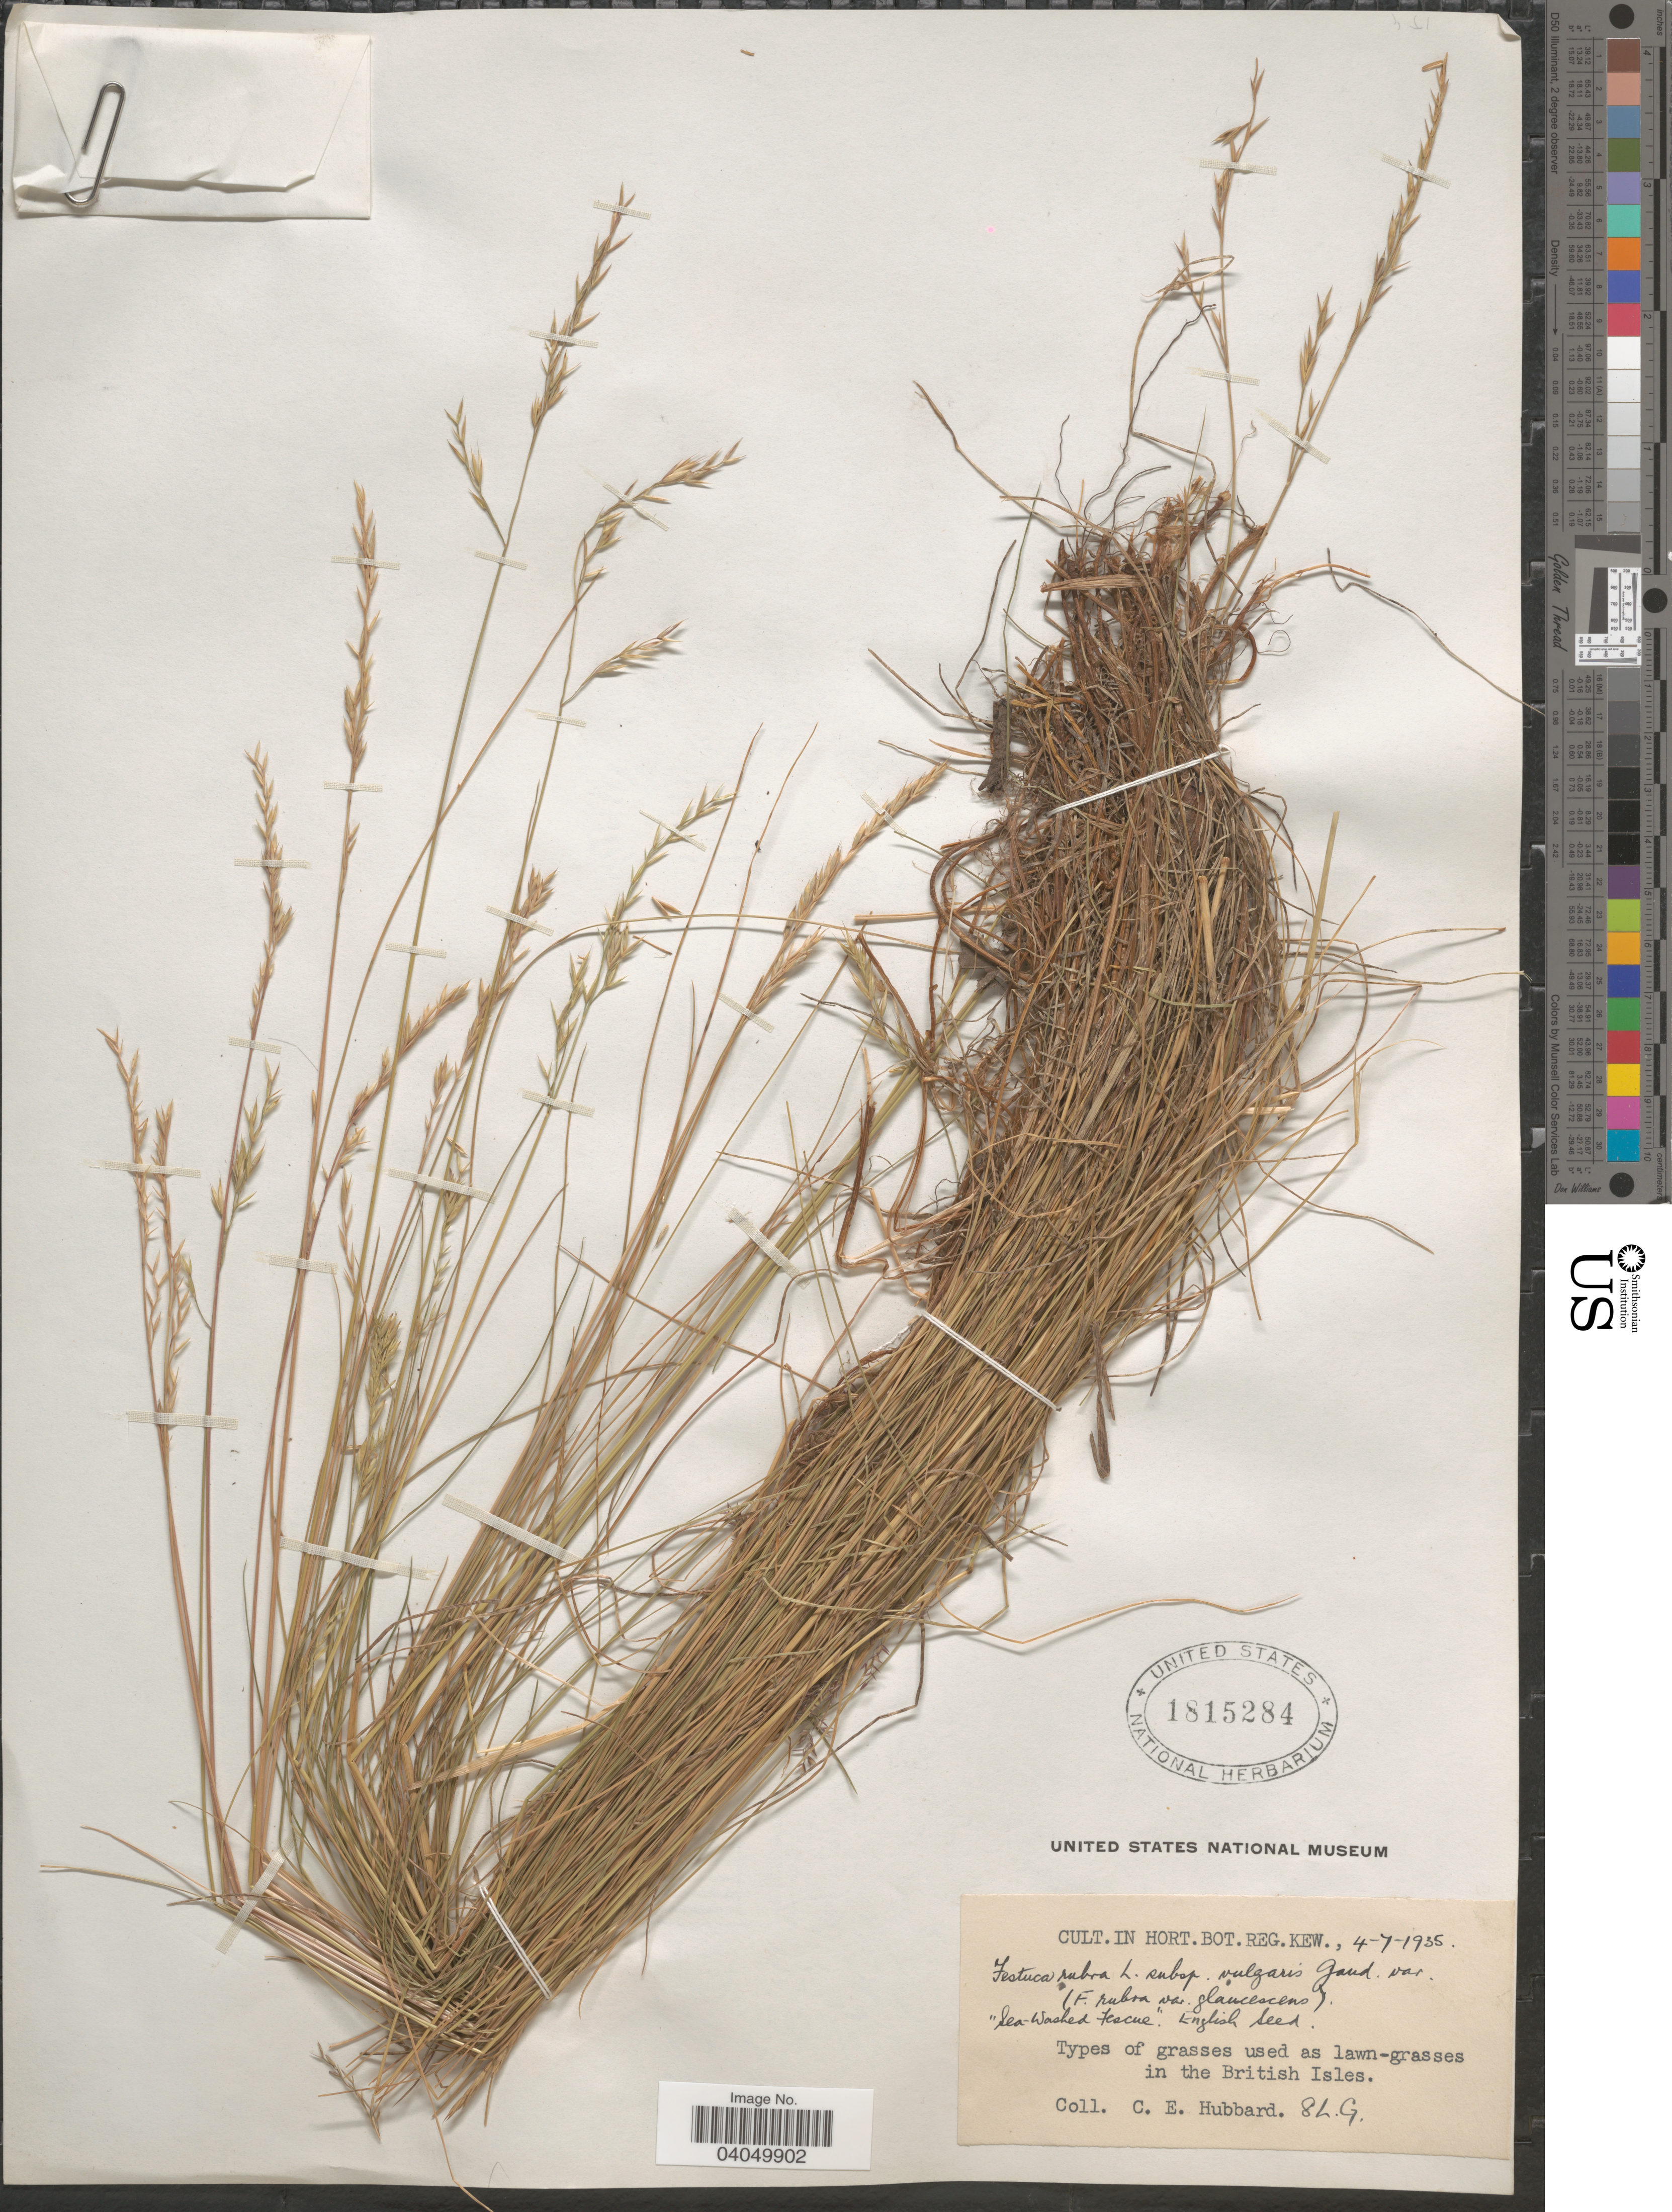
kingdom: Plantae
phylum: Tracheophyta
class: Liliopsida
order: Poales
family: Poaceae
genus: Festuca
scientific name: Festuca rubra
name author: L.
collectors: C. E. Hubbard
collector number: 8L.G.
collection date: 1935-07-04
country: United Kingdom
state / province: England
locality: In Hort. Bot. Reg. Kew.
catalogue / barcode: US 1815284